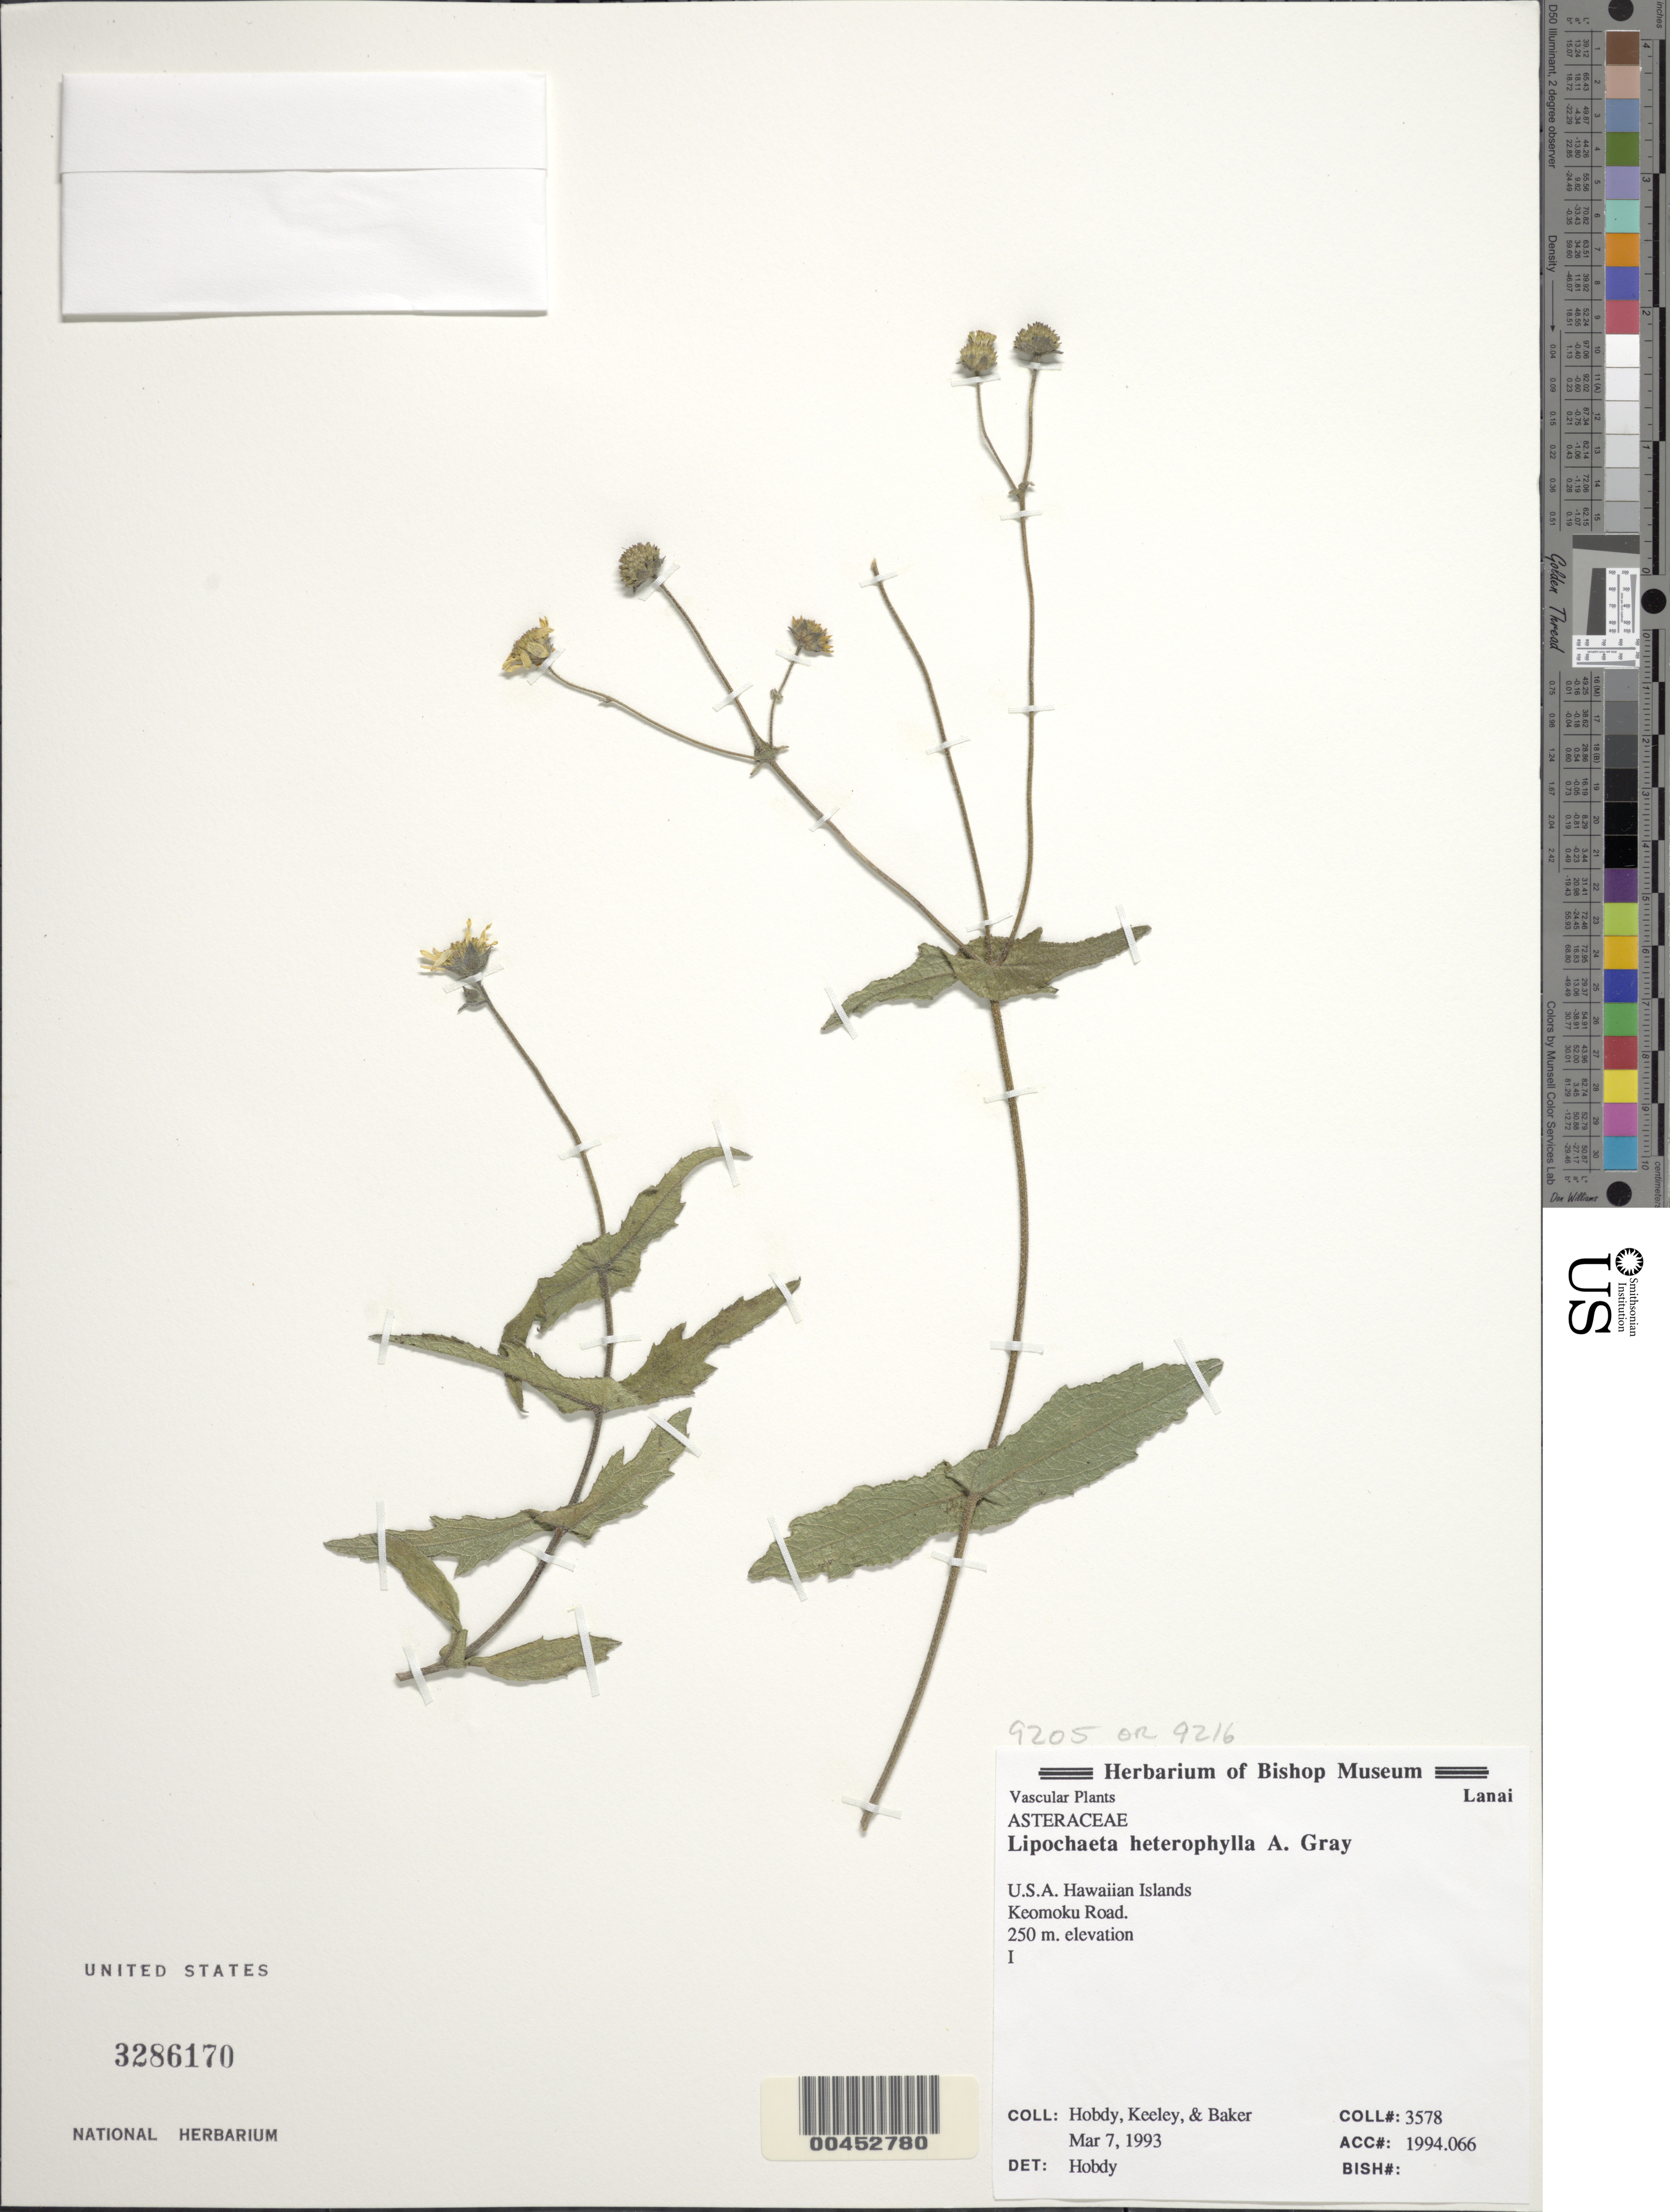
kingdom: Plantae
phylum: Tracheophyta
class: Magnoliopsida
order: Asterales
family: Asteraceae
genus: Lipochaeta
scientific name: Lipochaeta heterophylla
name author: A. Gray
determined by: Hobdy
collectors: R. Hobdy, -. Keeley & -- Baker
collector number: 3578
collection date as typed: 7 Mar 1993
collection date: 1993-03-07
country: United States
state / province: Hawaii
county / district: Maui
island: Lana'i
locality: Keomoku Rd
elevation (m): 250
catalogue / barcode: US 3286170